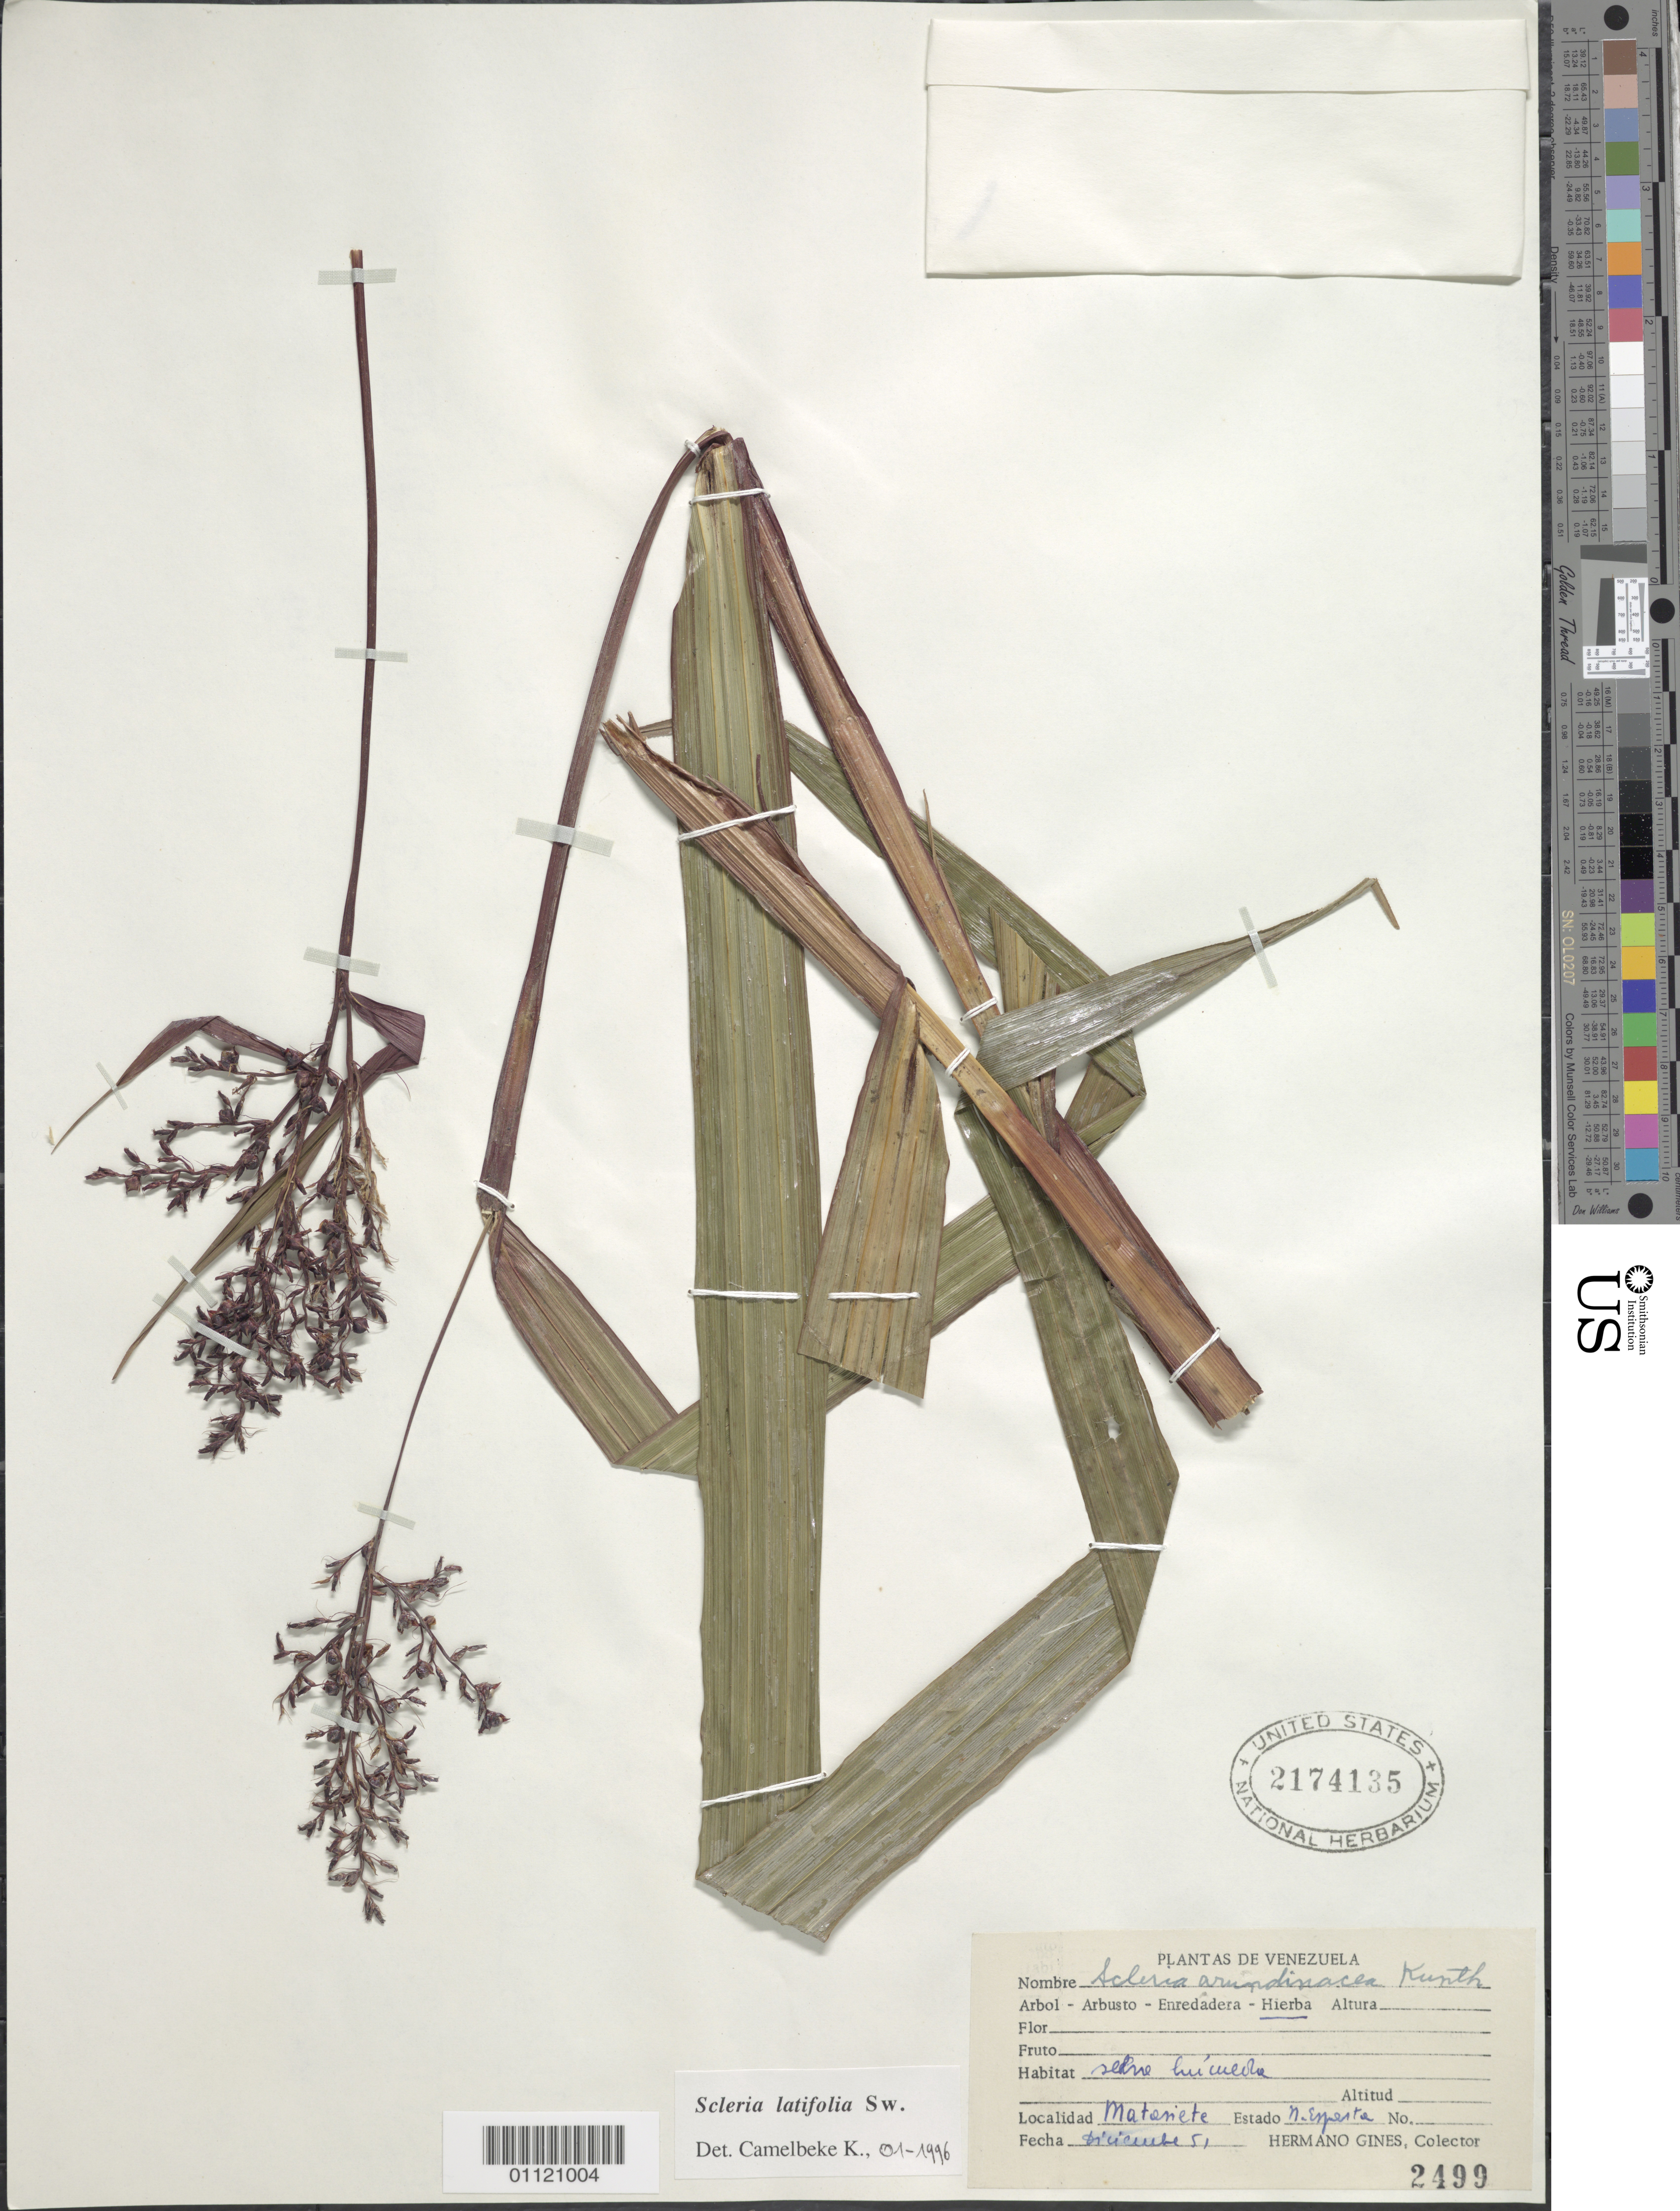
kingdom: Plantae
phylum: Tracheophyta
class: Liliopsida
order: Poales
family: Cyperaceae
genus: Scleria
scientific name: Scleria latifolia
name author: Sw.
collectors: Bro. Gines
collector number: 2499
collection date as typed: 01 Dec 1951 to 31 Dec 1951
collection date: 1951-12-01/1951-12-31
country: Venezuela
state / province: Nueva Esparta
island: Margarita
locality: Matasiete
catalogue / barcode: US 2174135